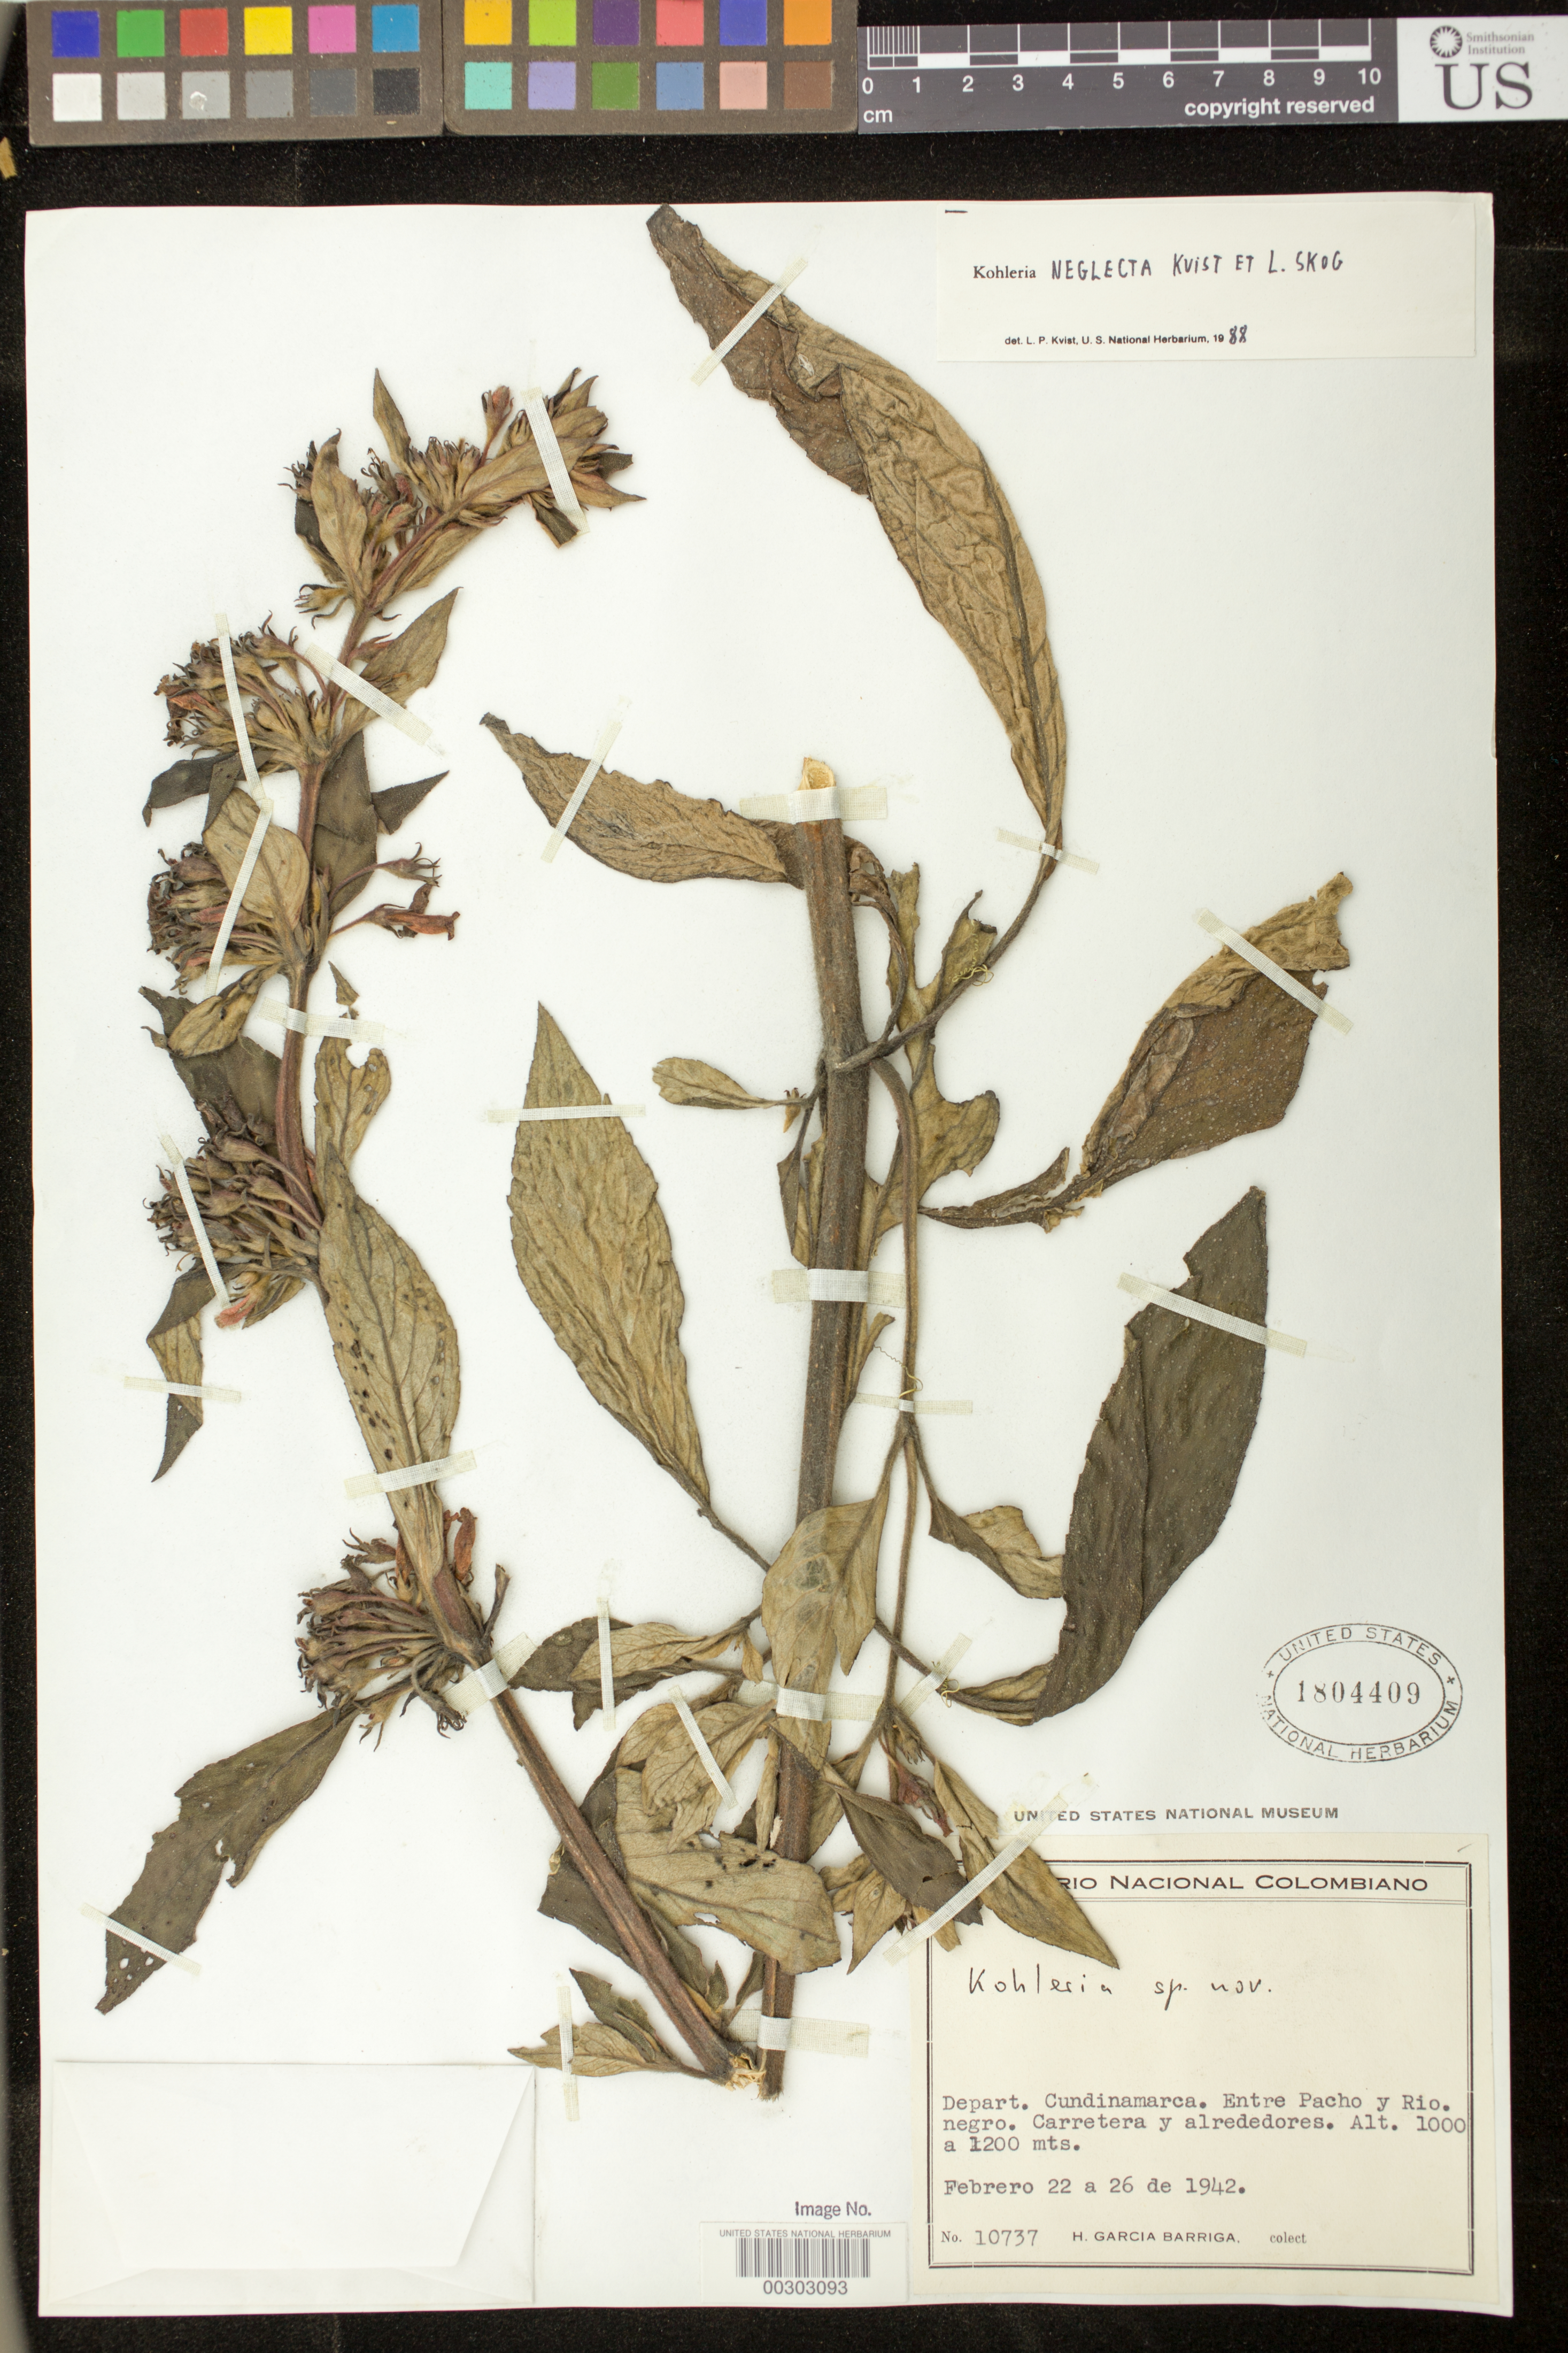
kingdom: Plantae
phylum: Tracheophyta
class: Magnoliopsida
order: Lamiales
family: Gesneriaceae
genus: Kohleria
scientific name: Kohleria neglecta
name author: L.P. Kvist & L.E. Skog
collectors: H. García Barriga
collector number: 10737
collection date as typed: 22-26 Feb 1942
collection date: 1942-02-22/1942-02-26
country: Colombia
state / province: Cundinamarca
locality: Between Pacho and Rio Negro, highway and environs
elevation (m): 1000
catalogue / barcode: US 1804409